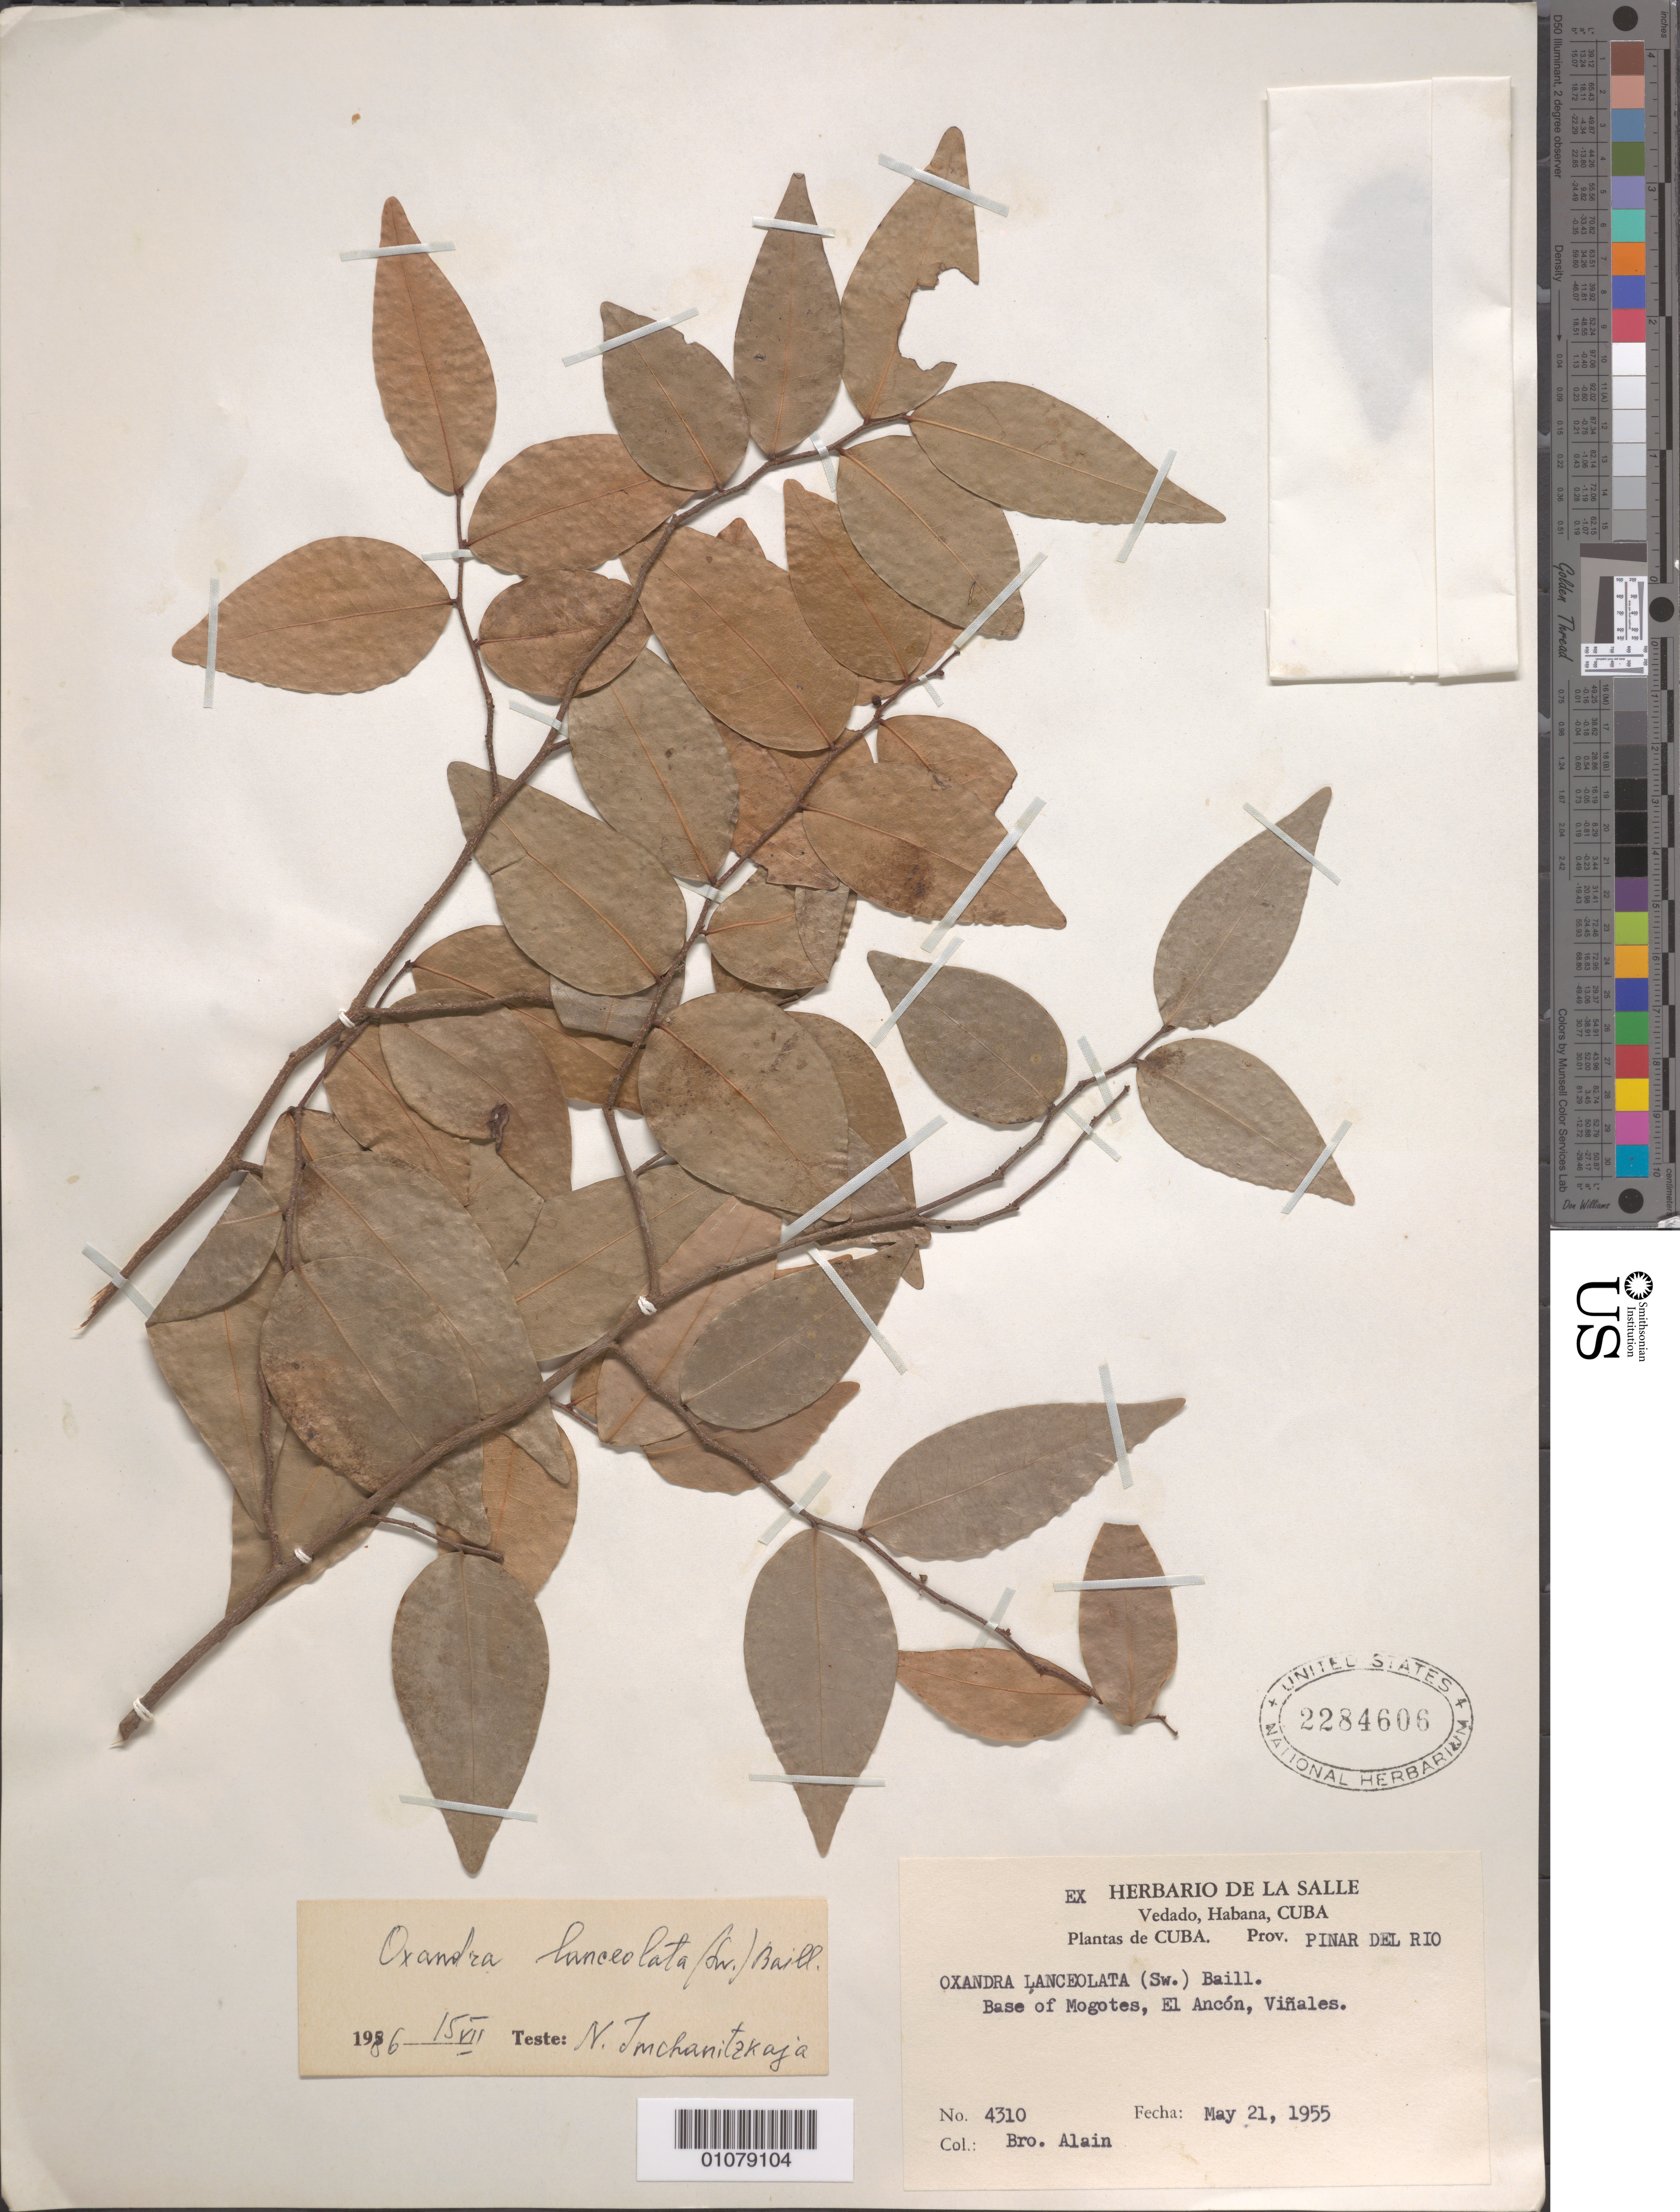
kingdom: Plantae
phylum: Tracheophyta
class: Magnoliopsida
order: Magnoliales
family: Annonaceae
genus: Oxandra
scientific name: Oxandra lanceolata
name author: (Sw.) Baill.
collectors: A. H. Liogier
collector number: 4310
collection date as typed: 21 May 1955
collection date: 1955-05-21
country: Cuba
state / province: Pinar del Rio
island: Cuba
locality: Base of Mogotes, El Ancon, Vinales, Prov Pinar del Rio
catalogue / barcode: US 2284606